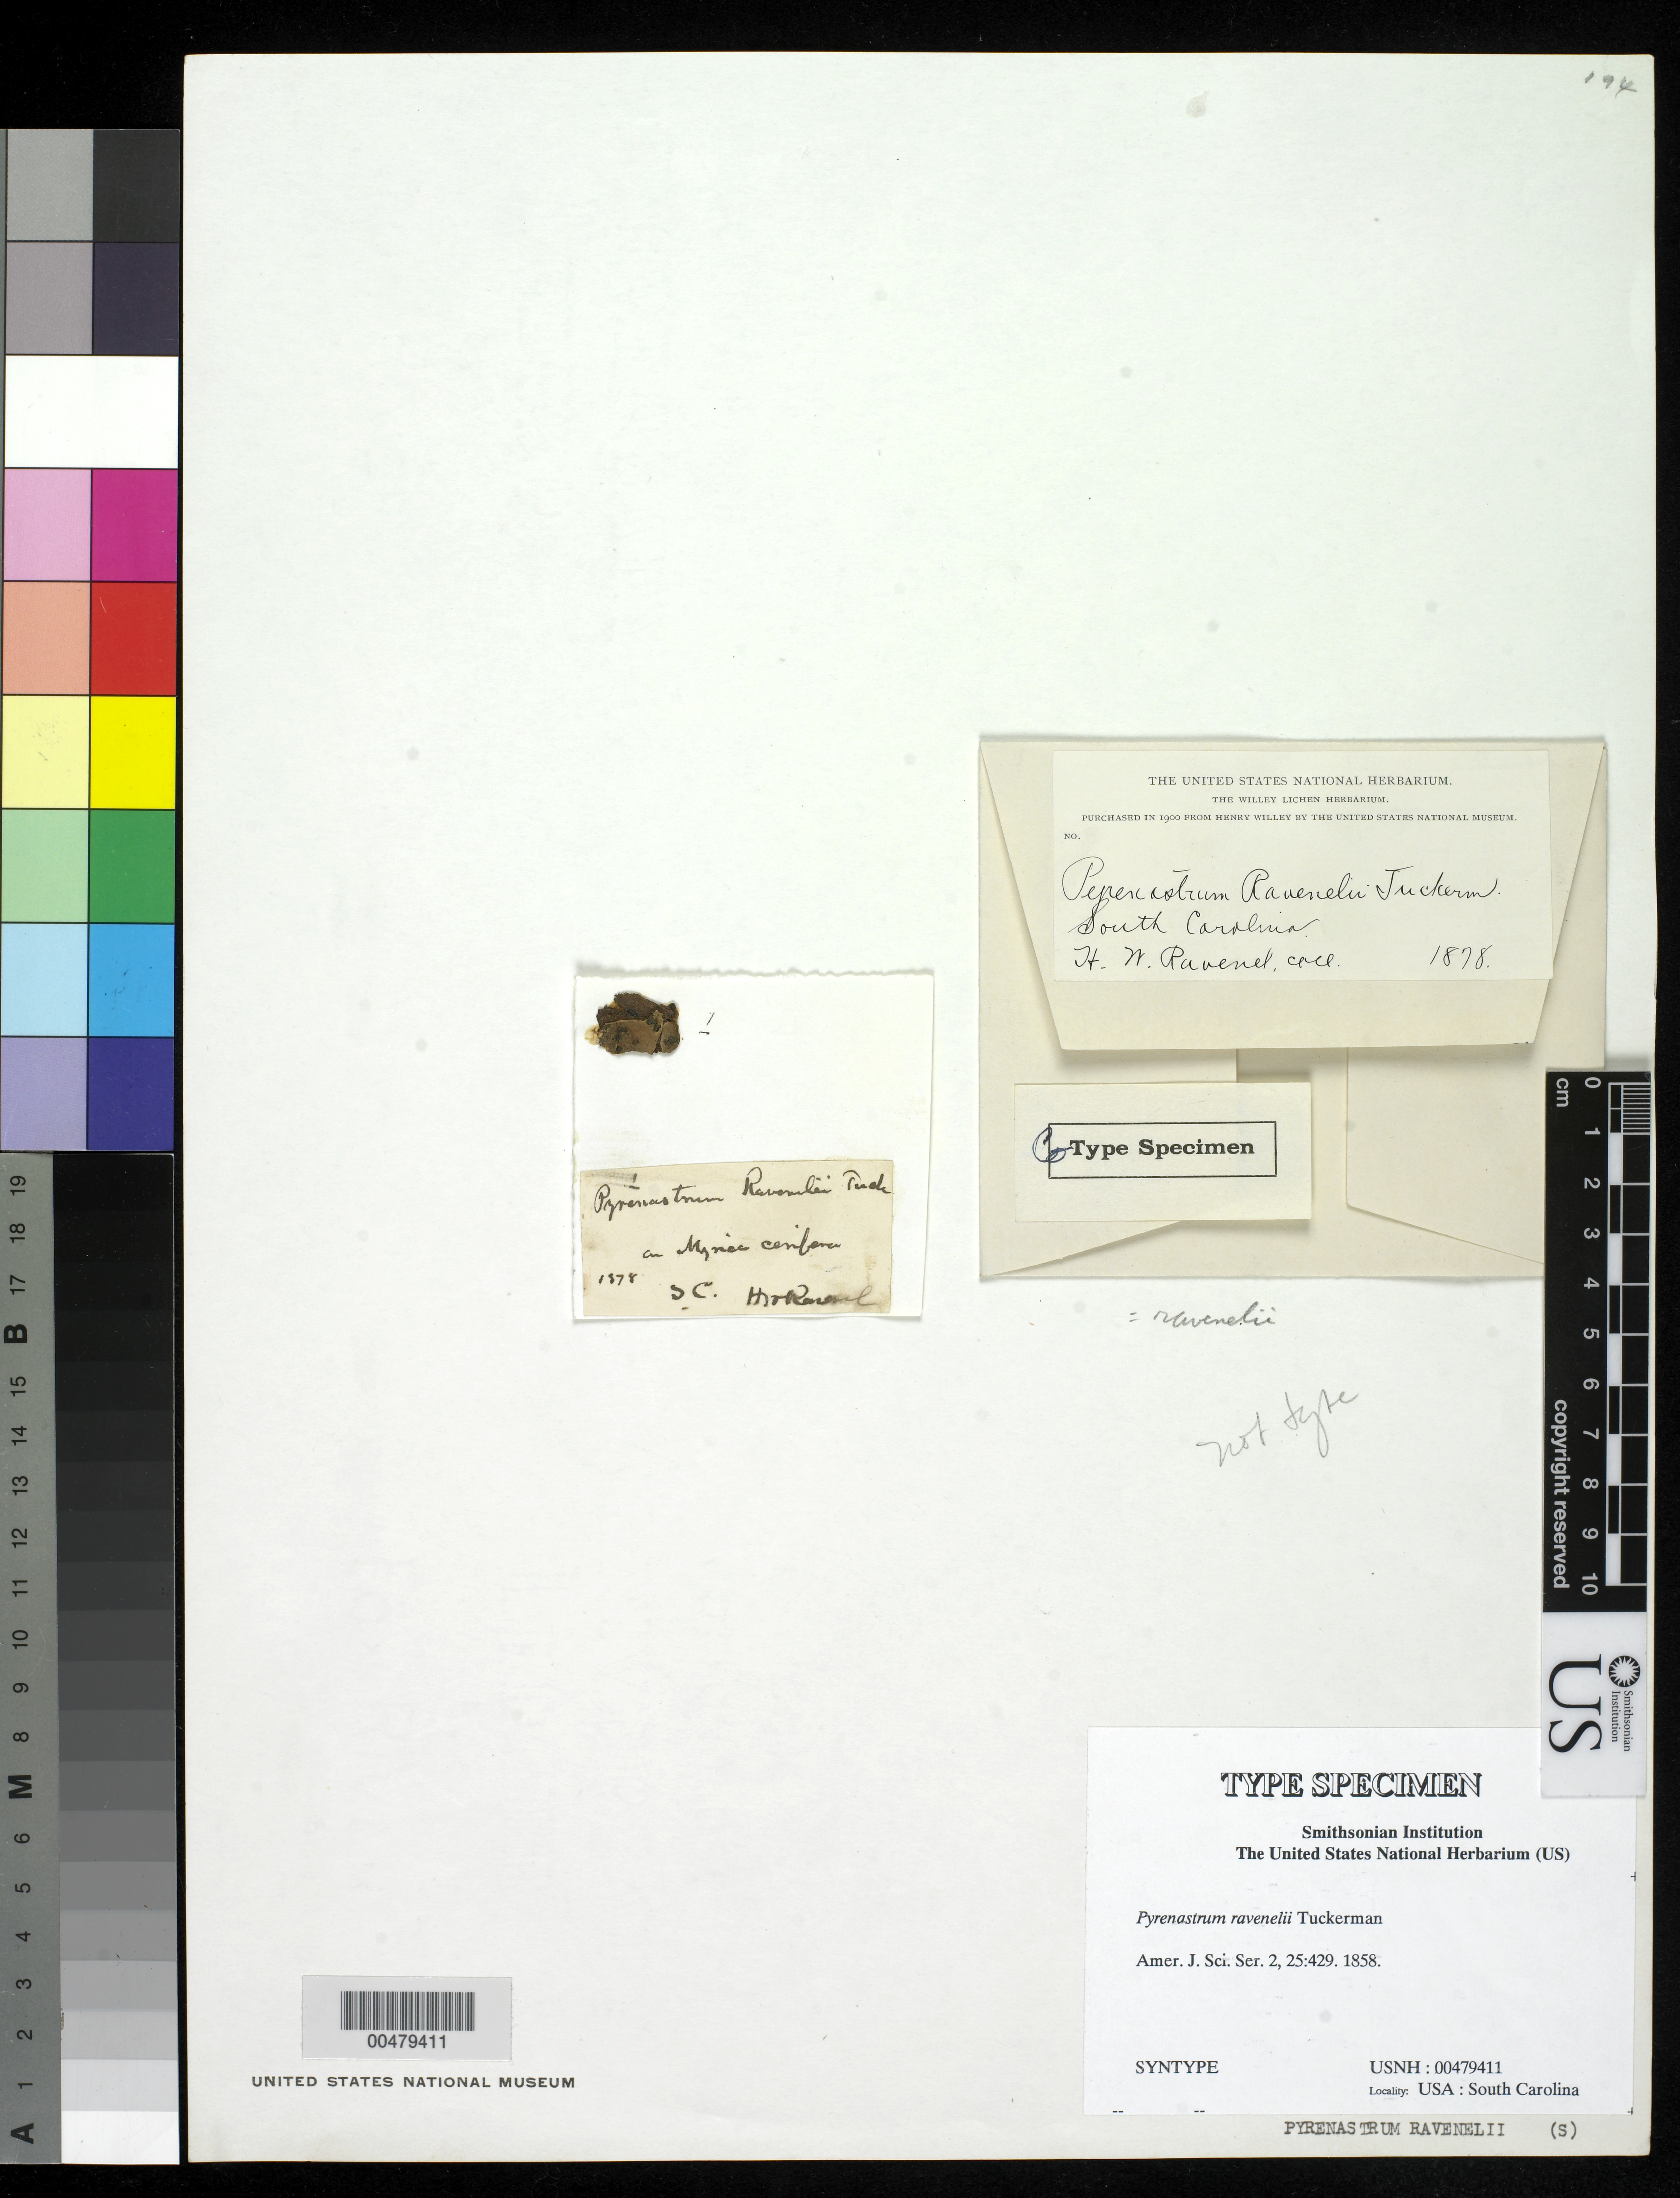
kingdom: Fungi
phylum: Ascomycota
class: Eurotiomycetes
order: Pyrenulales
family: Pyrenulaceae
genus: Pyrenastrum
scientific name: Pyrenastrum ravenelii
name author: Tuck.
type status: Syntype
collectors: H. Ravenel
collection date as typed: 1878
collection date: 1878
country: United States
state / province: South Carolina